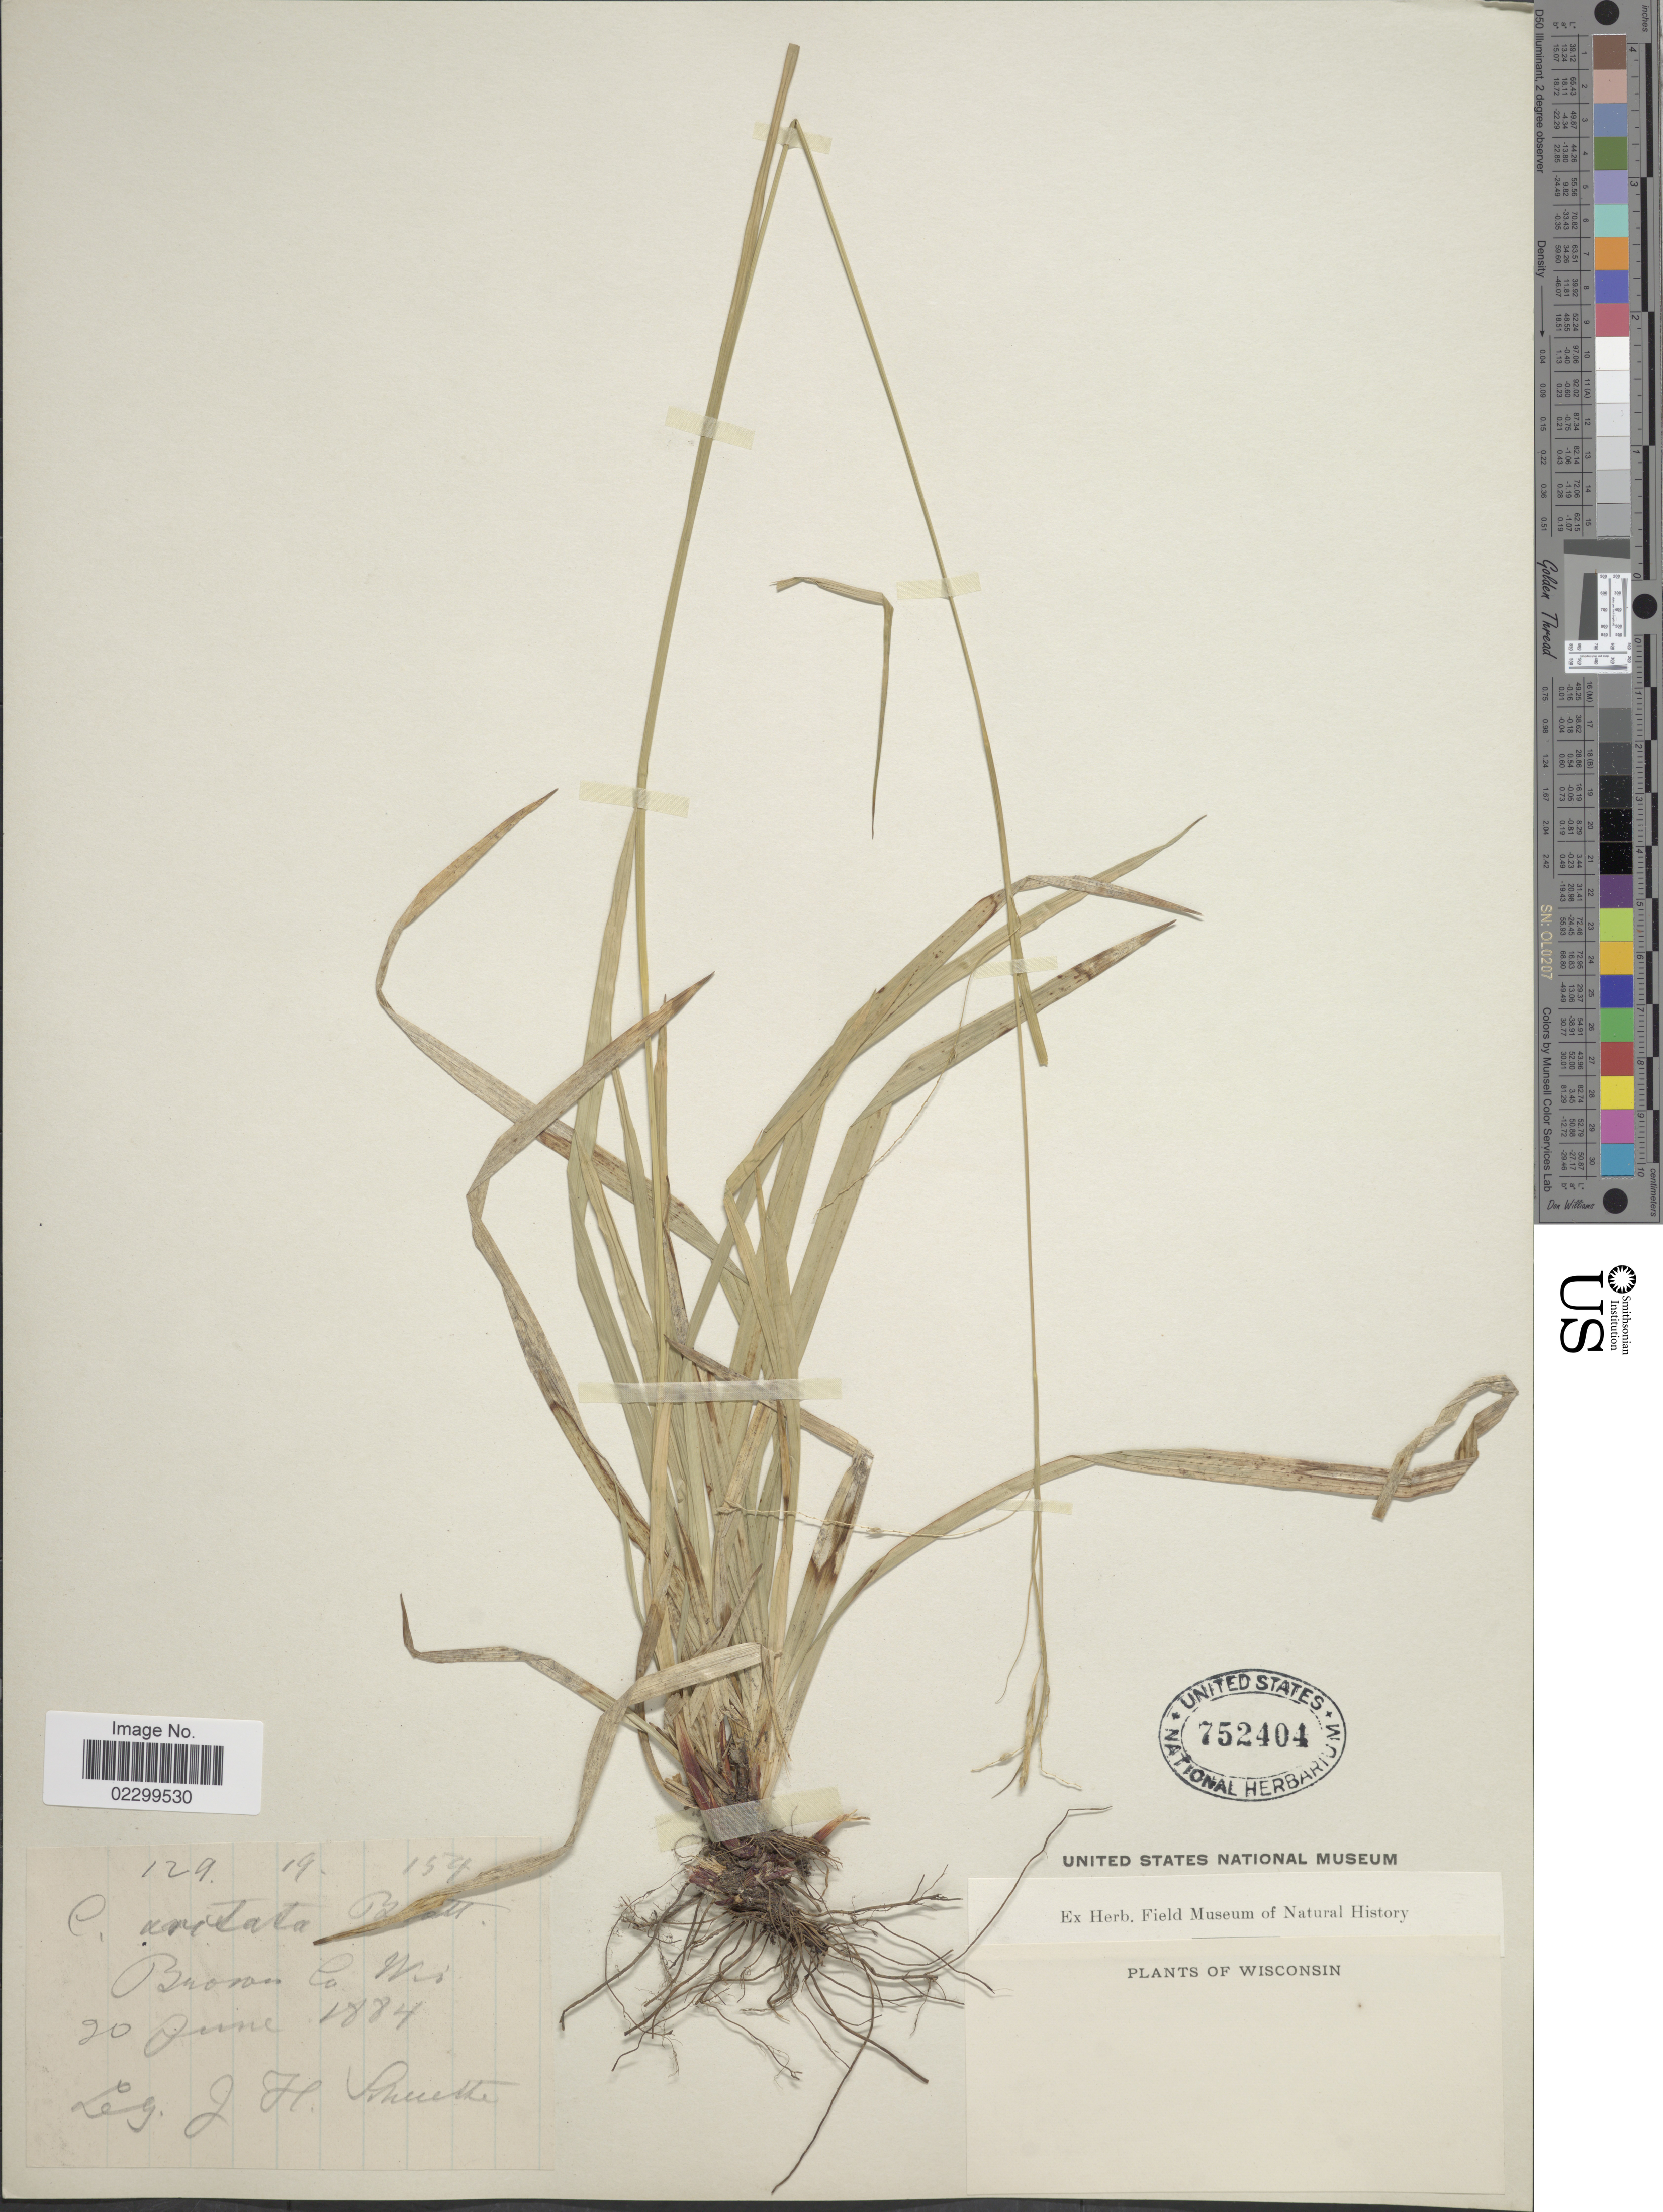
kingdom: Plantae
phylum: Tracheophyta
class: Liliopsida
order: Poales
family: Cyperaceae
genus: Carex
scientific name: Carex arctata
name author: Boott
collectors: J. H. Schuette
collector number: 129.19.159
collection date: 1884-06-20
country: United States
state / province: Wisconsin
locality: Brown Co.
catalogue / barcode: US 752404